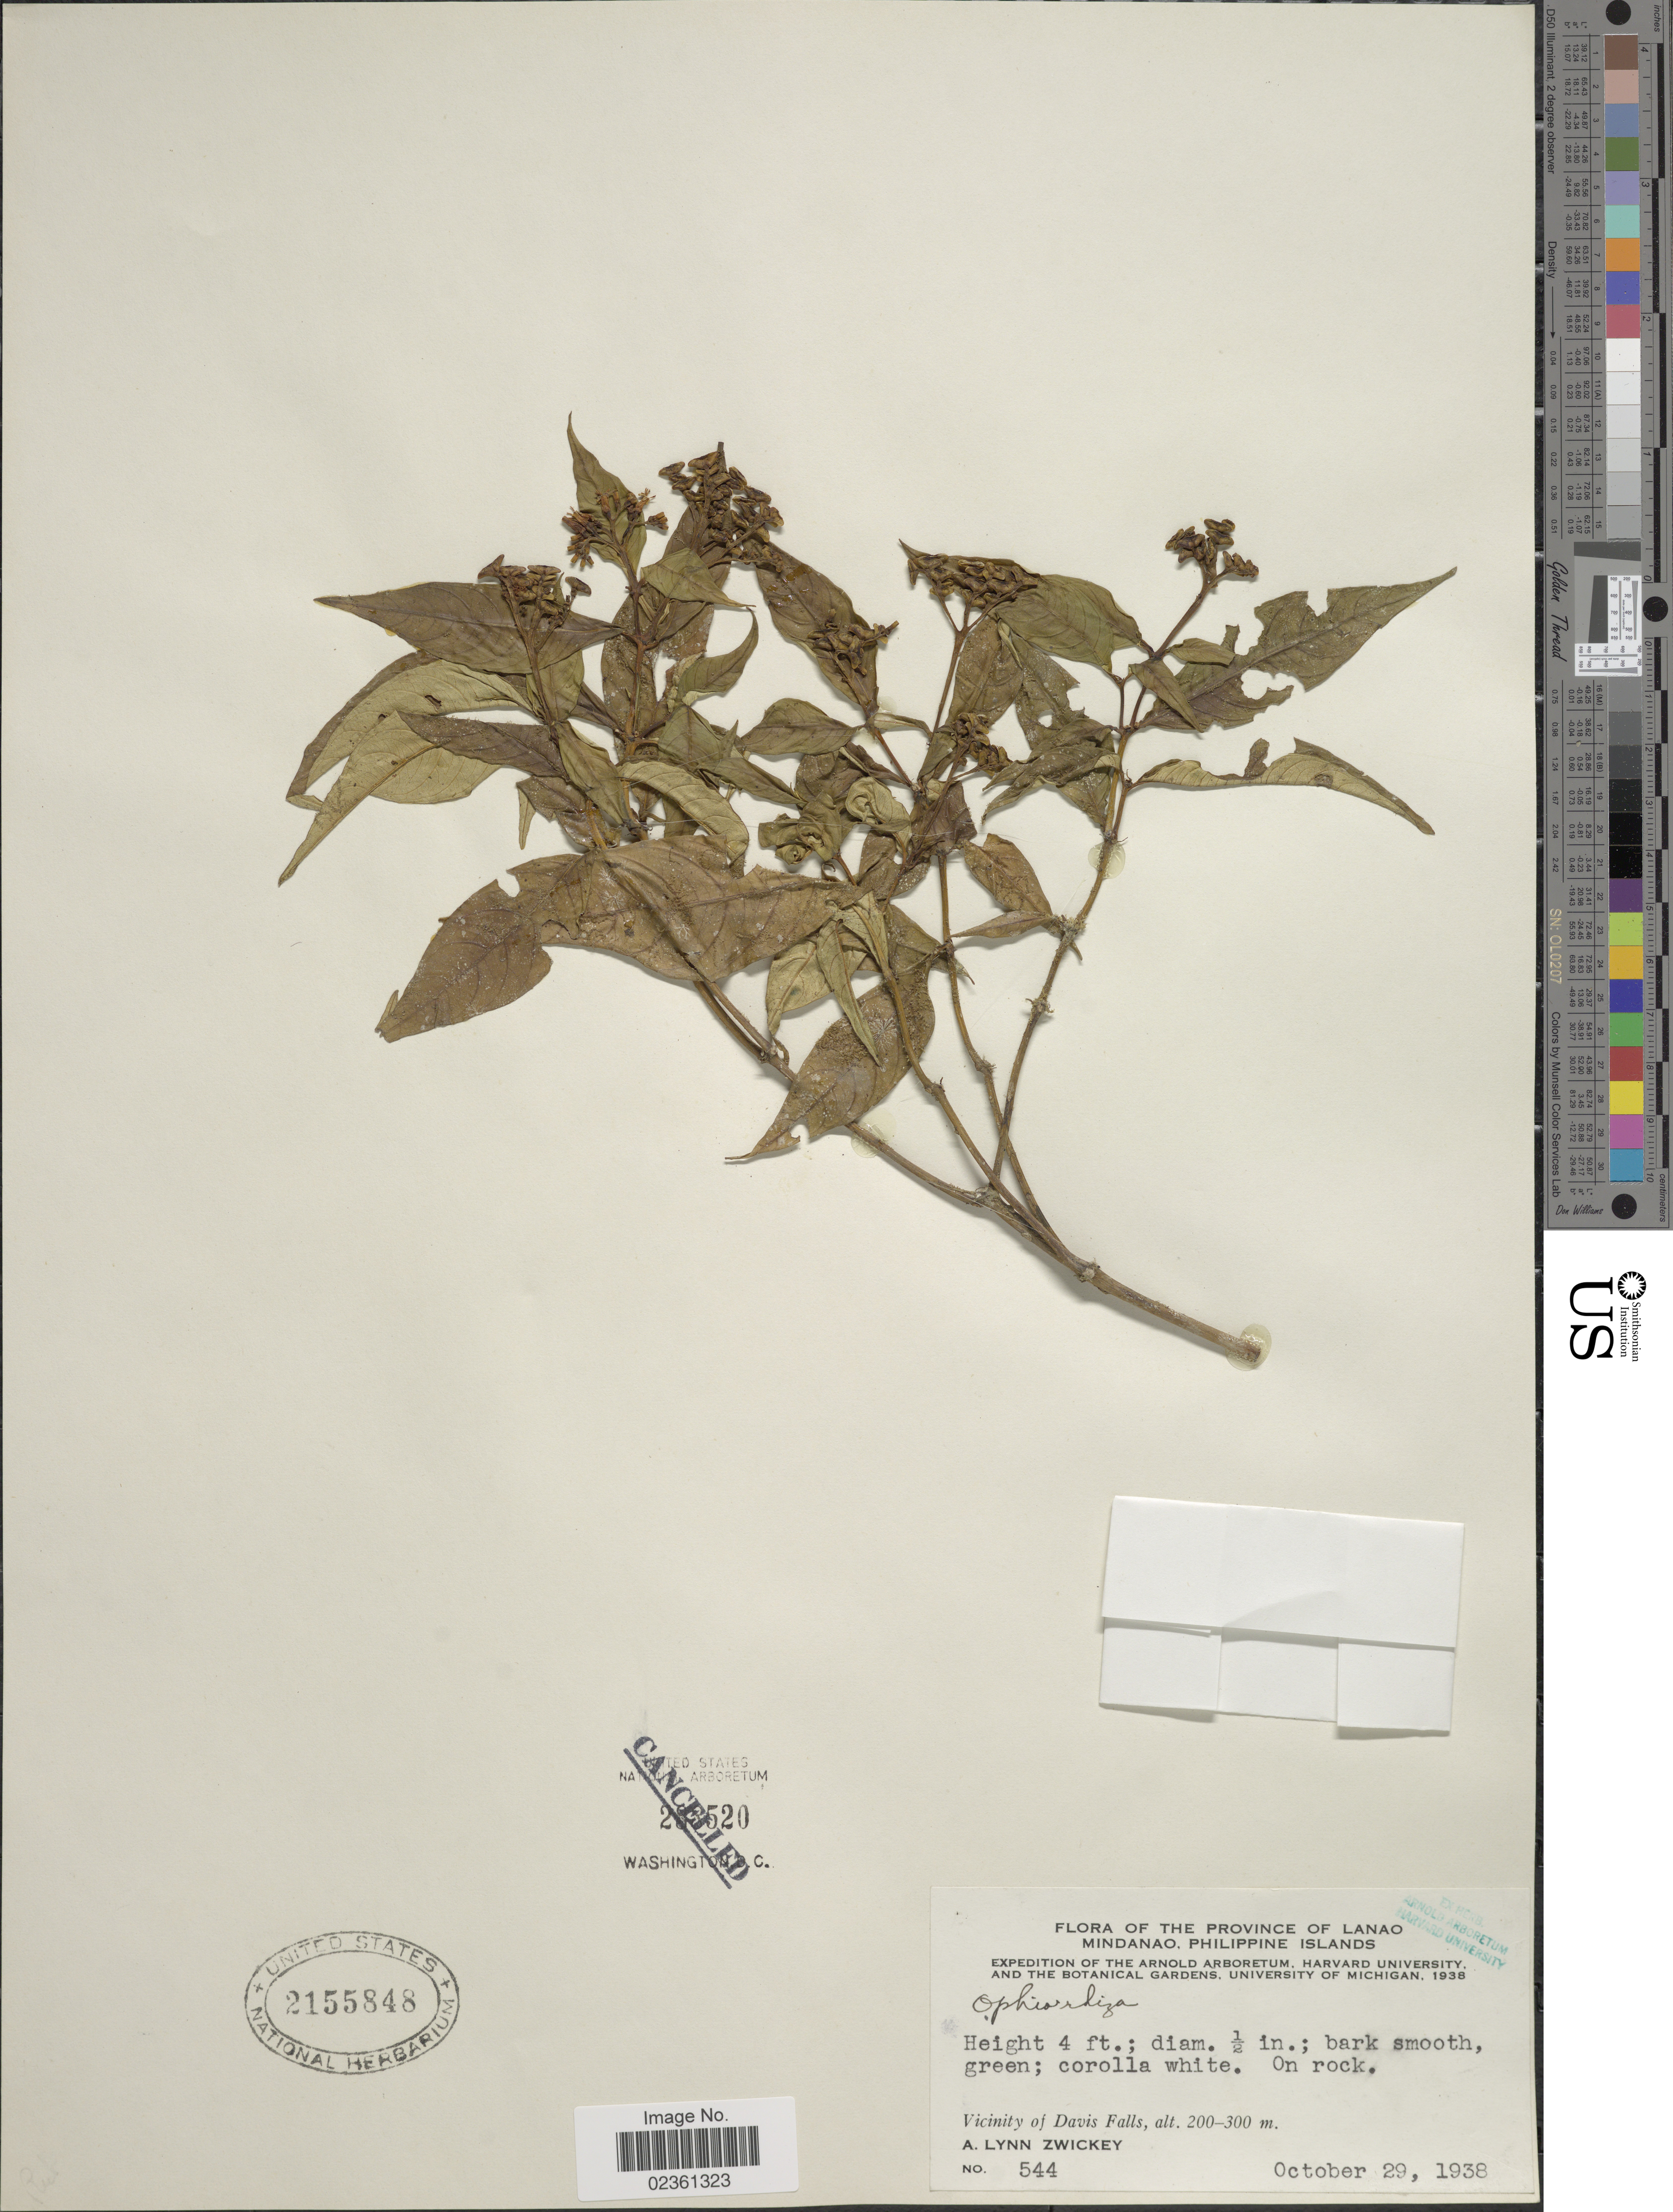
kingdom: Plantae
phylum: Tracheophyta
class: Magnoliopsida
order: Gentianales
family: Rubiaceae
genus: Ophiorrhiza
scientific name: Ophiorrhiza sp.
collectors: A. Zwickey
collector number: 544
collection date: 1938-10-29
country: Philippines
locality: The Province of Lanao, Mindanao, Philippine Islands, on rock, Vicinity of Davis Falls.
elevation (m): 200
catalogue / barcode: US 2155848